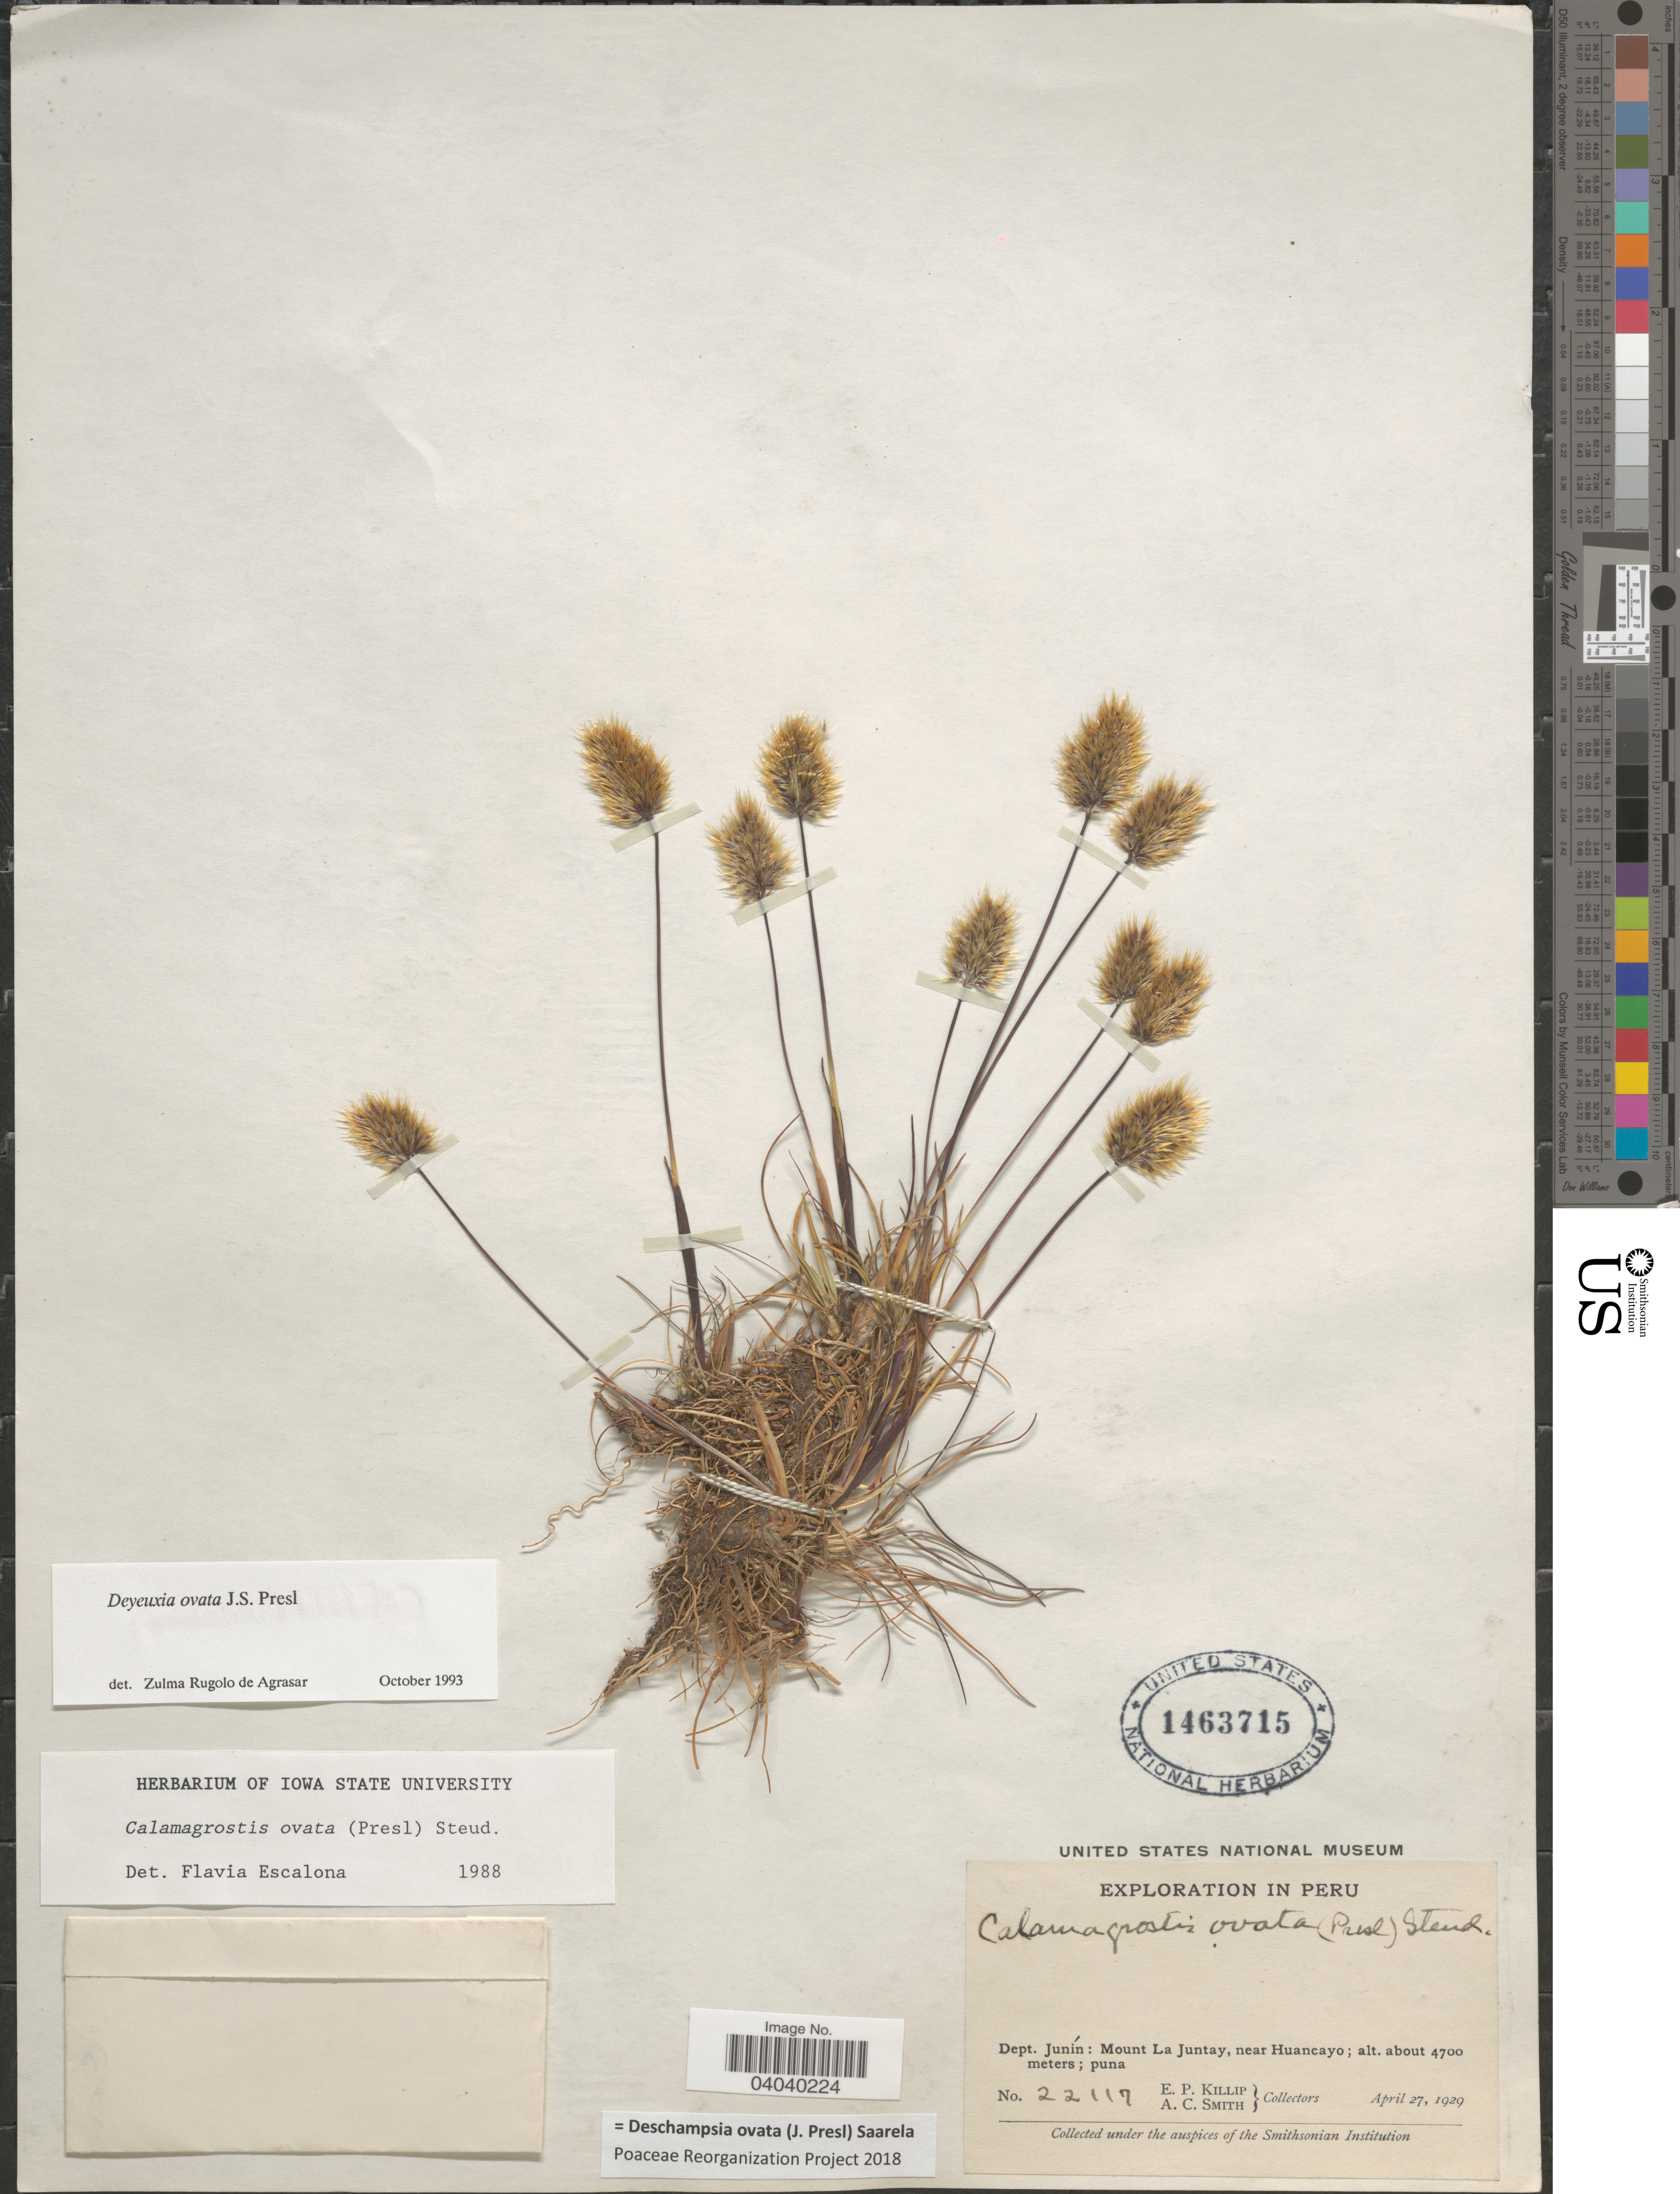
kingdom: Plantae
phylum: Tracheophyta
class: Liliopsida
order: Poales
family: Poaceae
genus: Deschampsia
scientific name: Deschampsia ovata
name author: (J. Presl) Saarela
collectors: E. P. Killip & A. C. Smith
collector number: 22117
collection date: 1929-04-27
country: Peru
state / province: Junín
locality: Dept. Junín: Mount La Juntay, near Huancayo.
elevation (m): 4700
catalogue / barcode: US 1463715